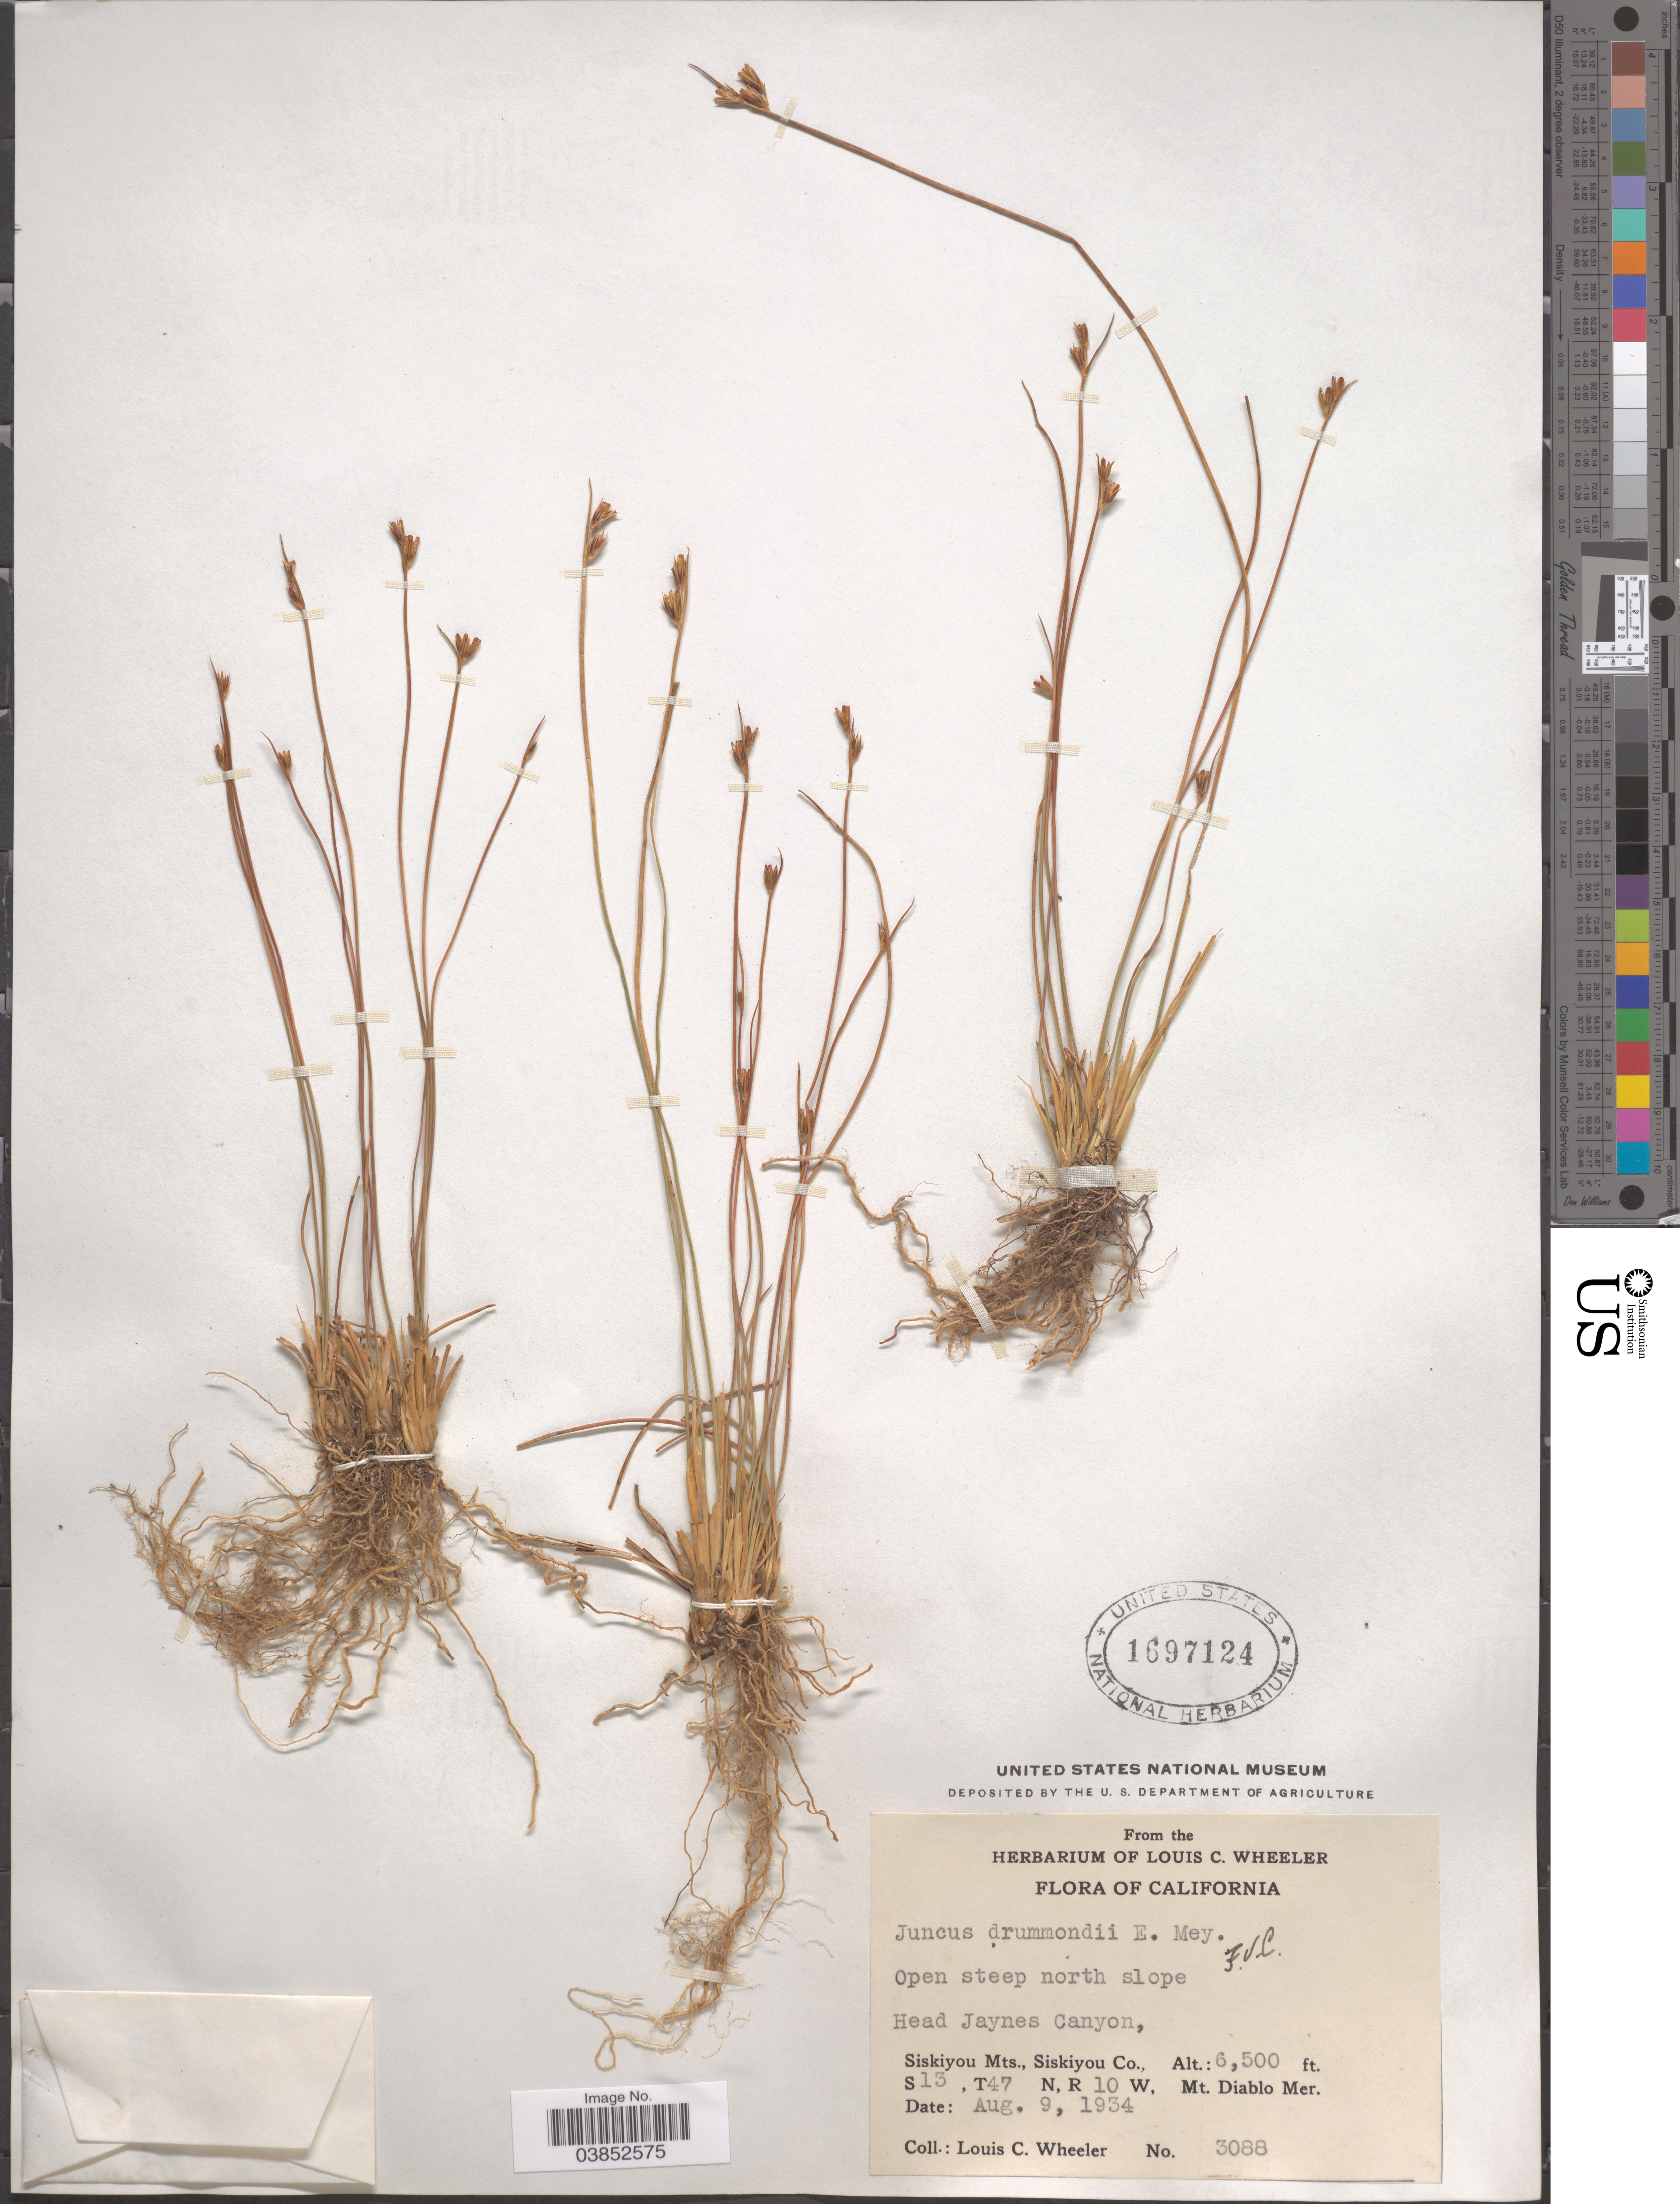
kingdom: Plantae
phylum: Tracheophyta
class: Liliopsida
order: Poales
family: Juncaceae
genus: Juncus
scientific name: Juncus drummondii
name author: E. Mey.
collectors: L. C. Wheeler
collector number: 3088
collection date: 1934-08-09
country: United States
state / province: California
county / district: Siskiyou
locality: North slope. Head Jaynes Canyon, Siskiyou Mts., Siskiyou Co. S13, T47 N, R 10 W, Mt. Diablo Mer.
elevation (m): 1981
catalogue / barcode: US 1697124